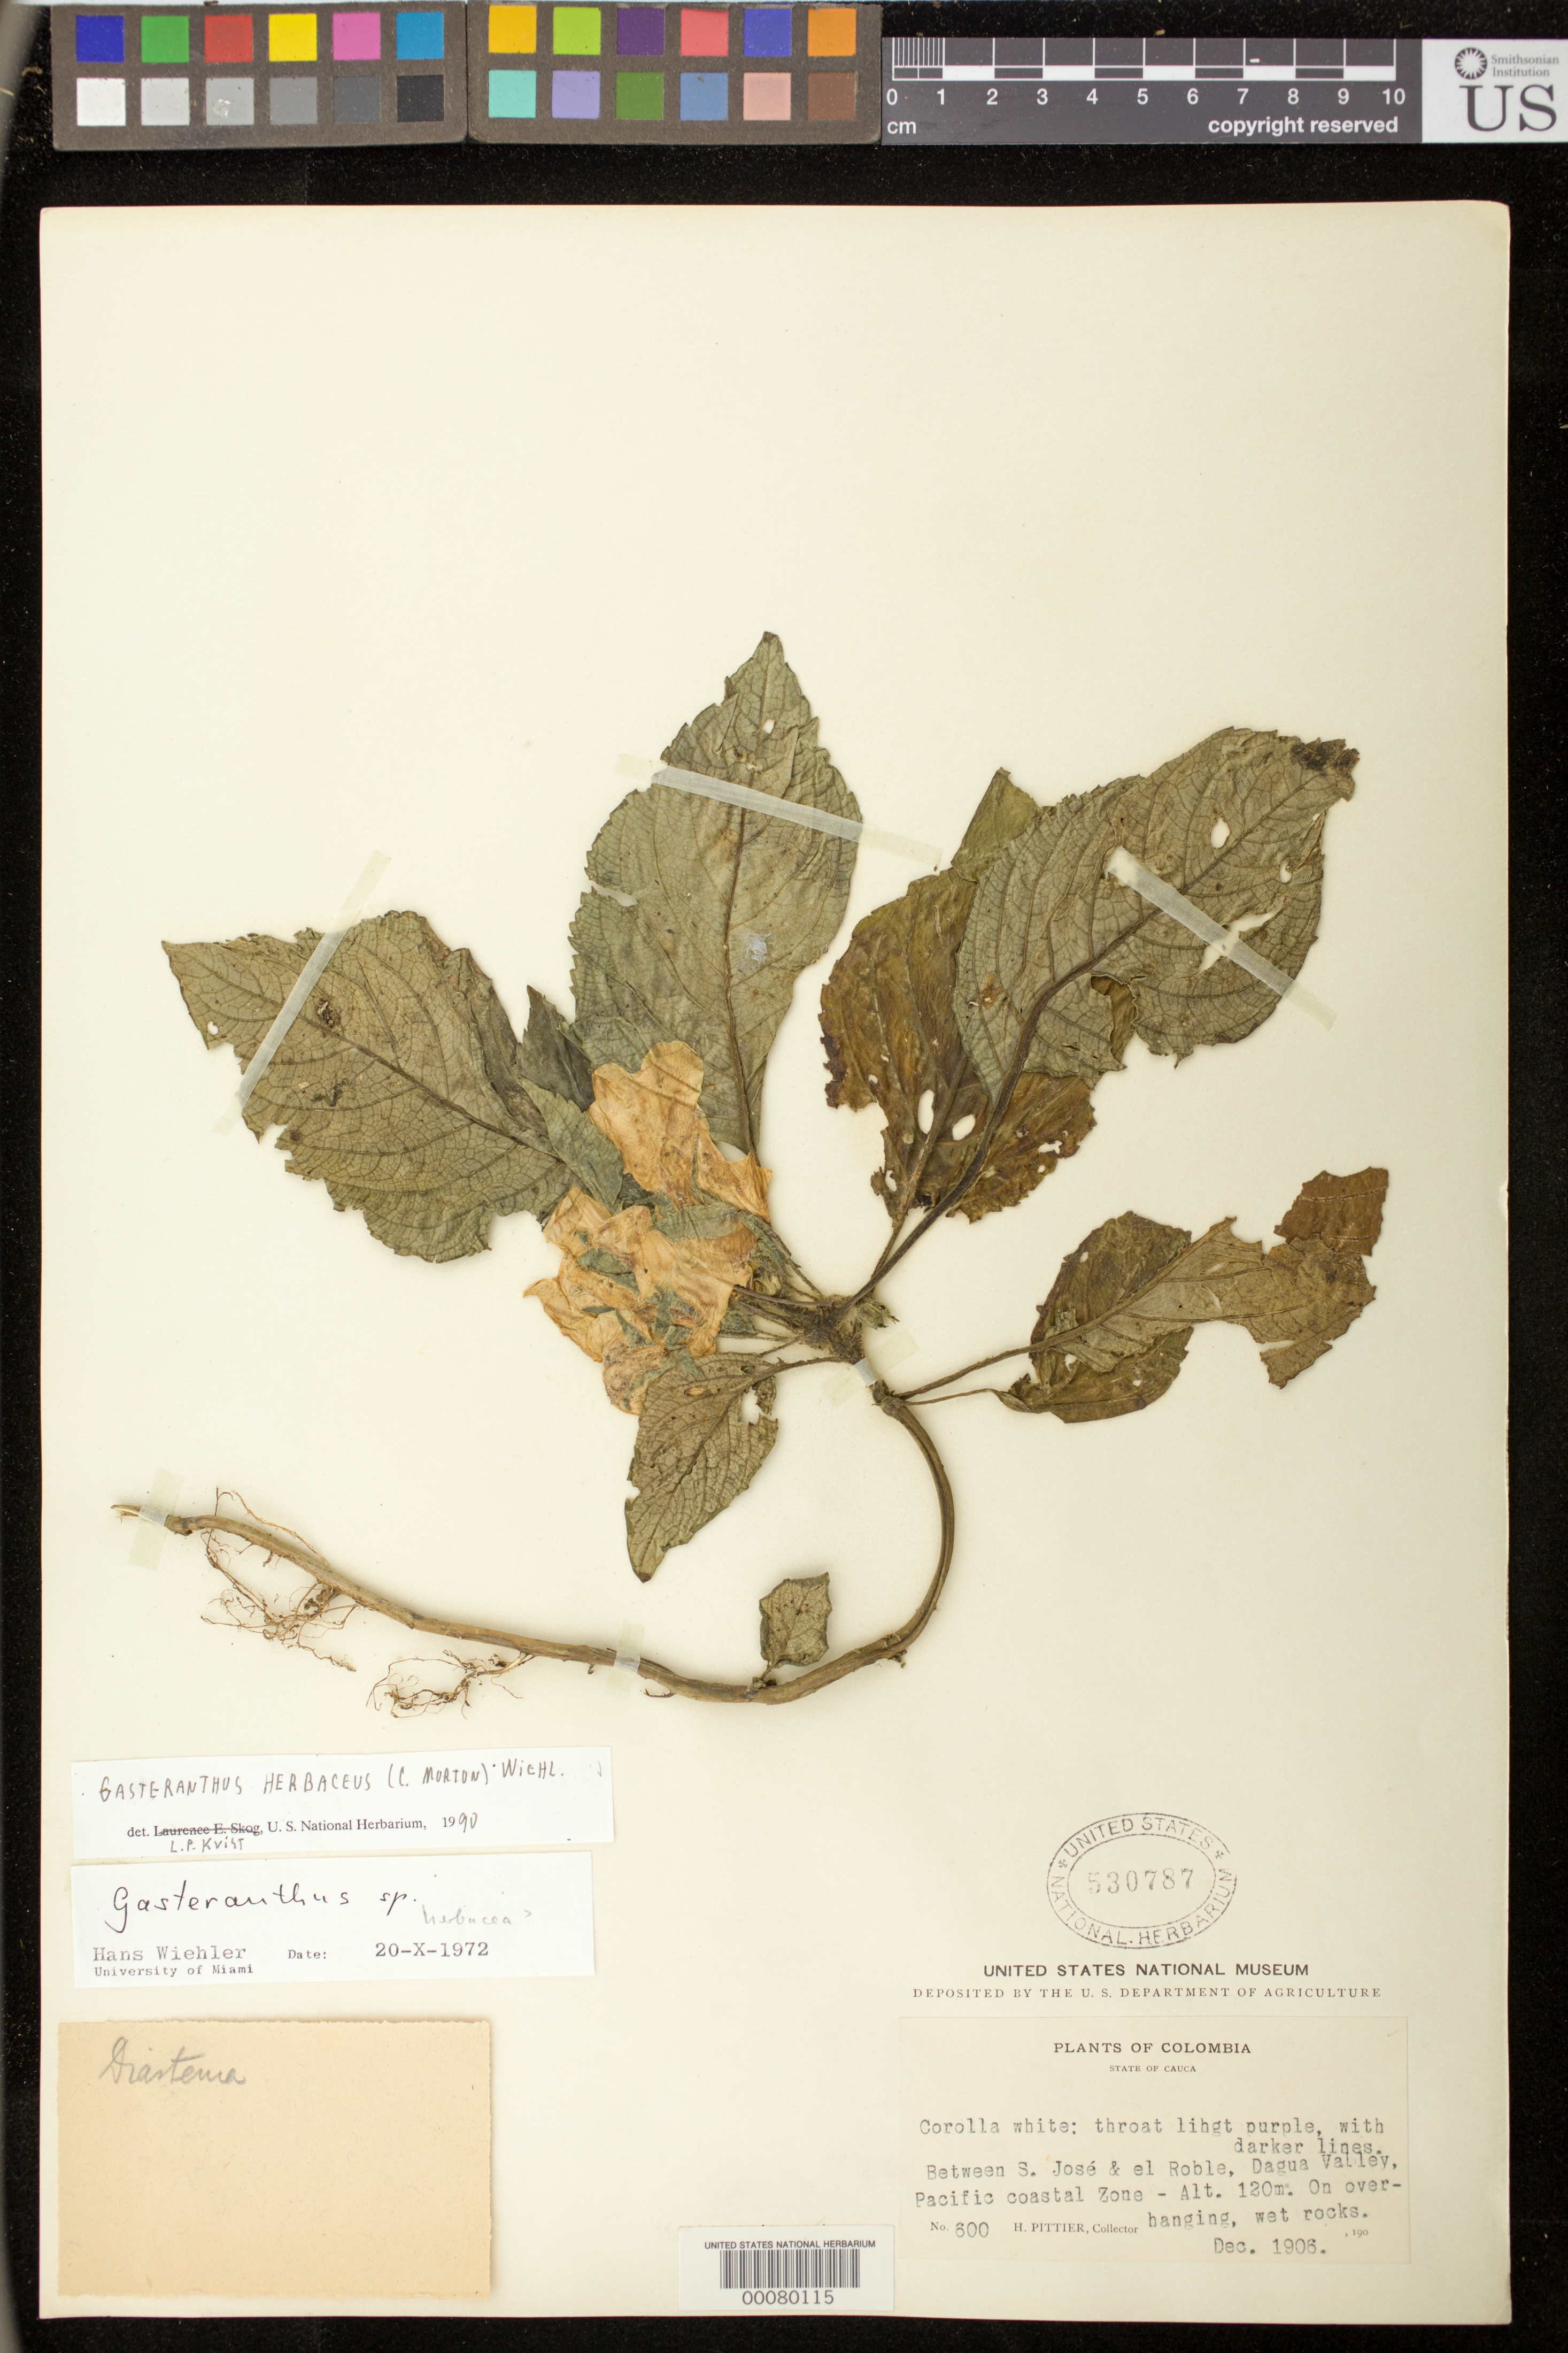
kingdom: Plantae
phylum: Tracheophyta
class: Magnoliopsida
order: Lamiales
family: Gesneriaceae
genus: Gasteranthus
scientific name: Gasteranthus herbaceus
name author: (C.V. Morton) Wiehler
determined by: Skog, Laurence E.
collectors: H. F. Pittier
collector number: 600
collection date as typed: Dec 1906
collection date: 1906-12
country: Colombia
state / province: Cauca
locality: Between S. José and El Roble, Dagua valley, Pacific coastal zone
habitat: On overhanging, wet rocks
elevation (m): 120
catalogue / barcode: US 530787